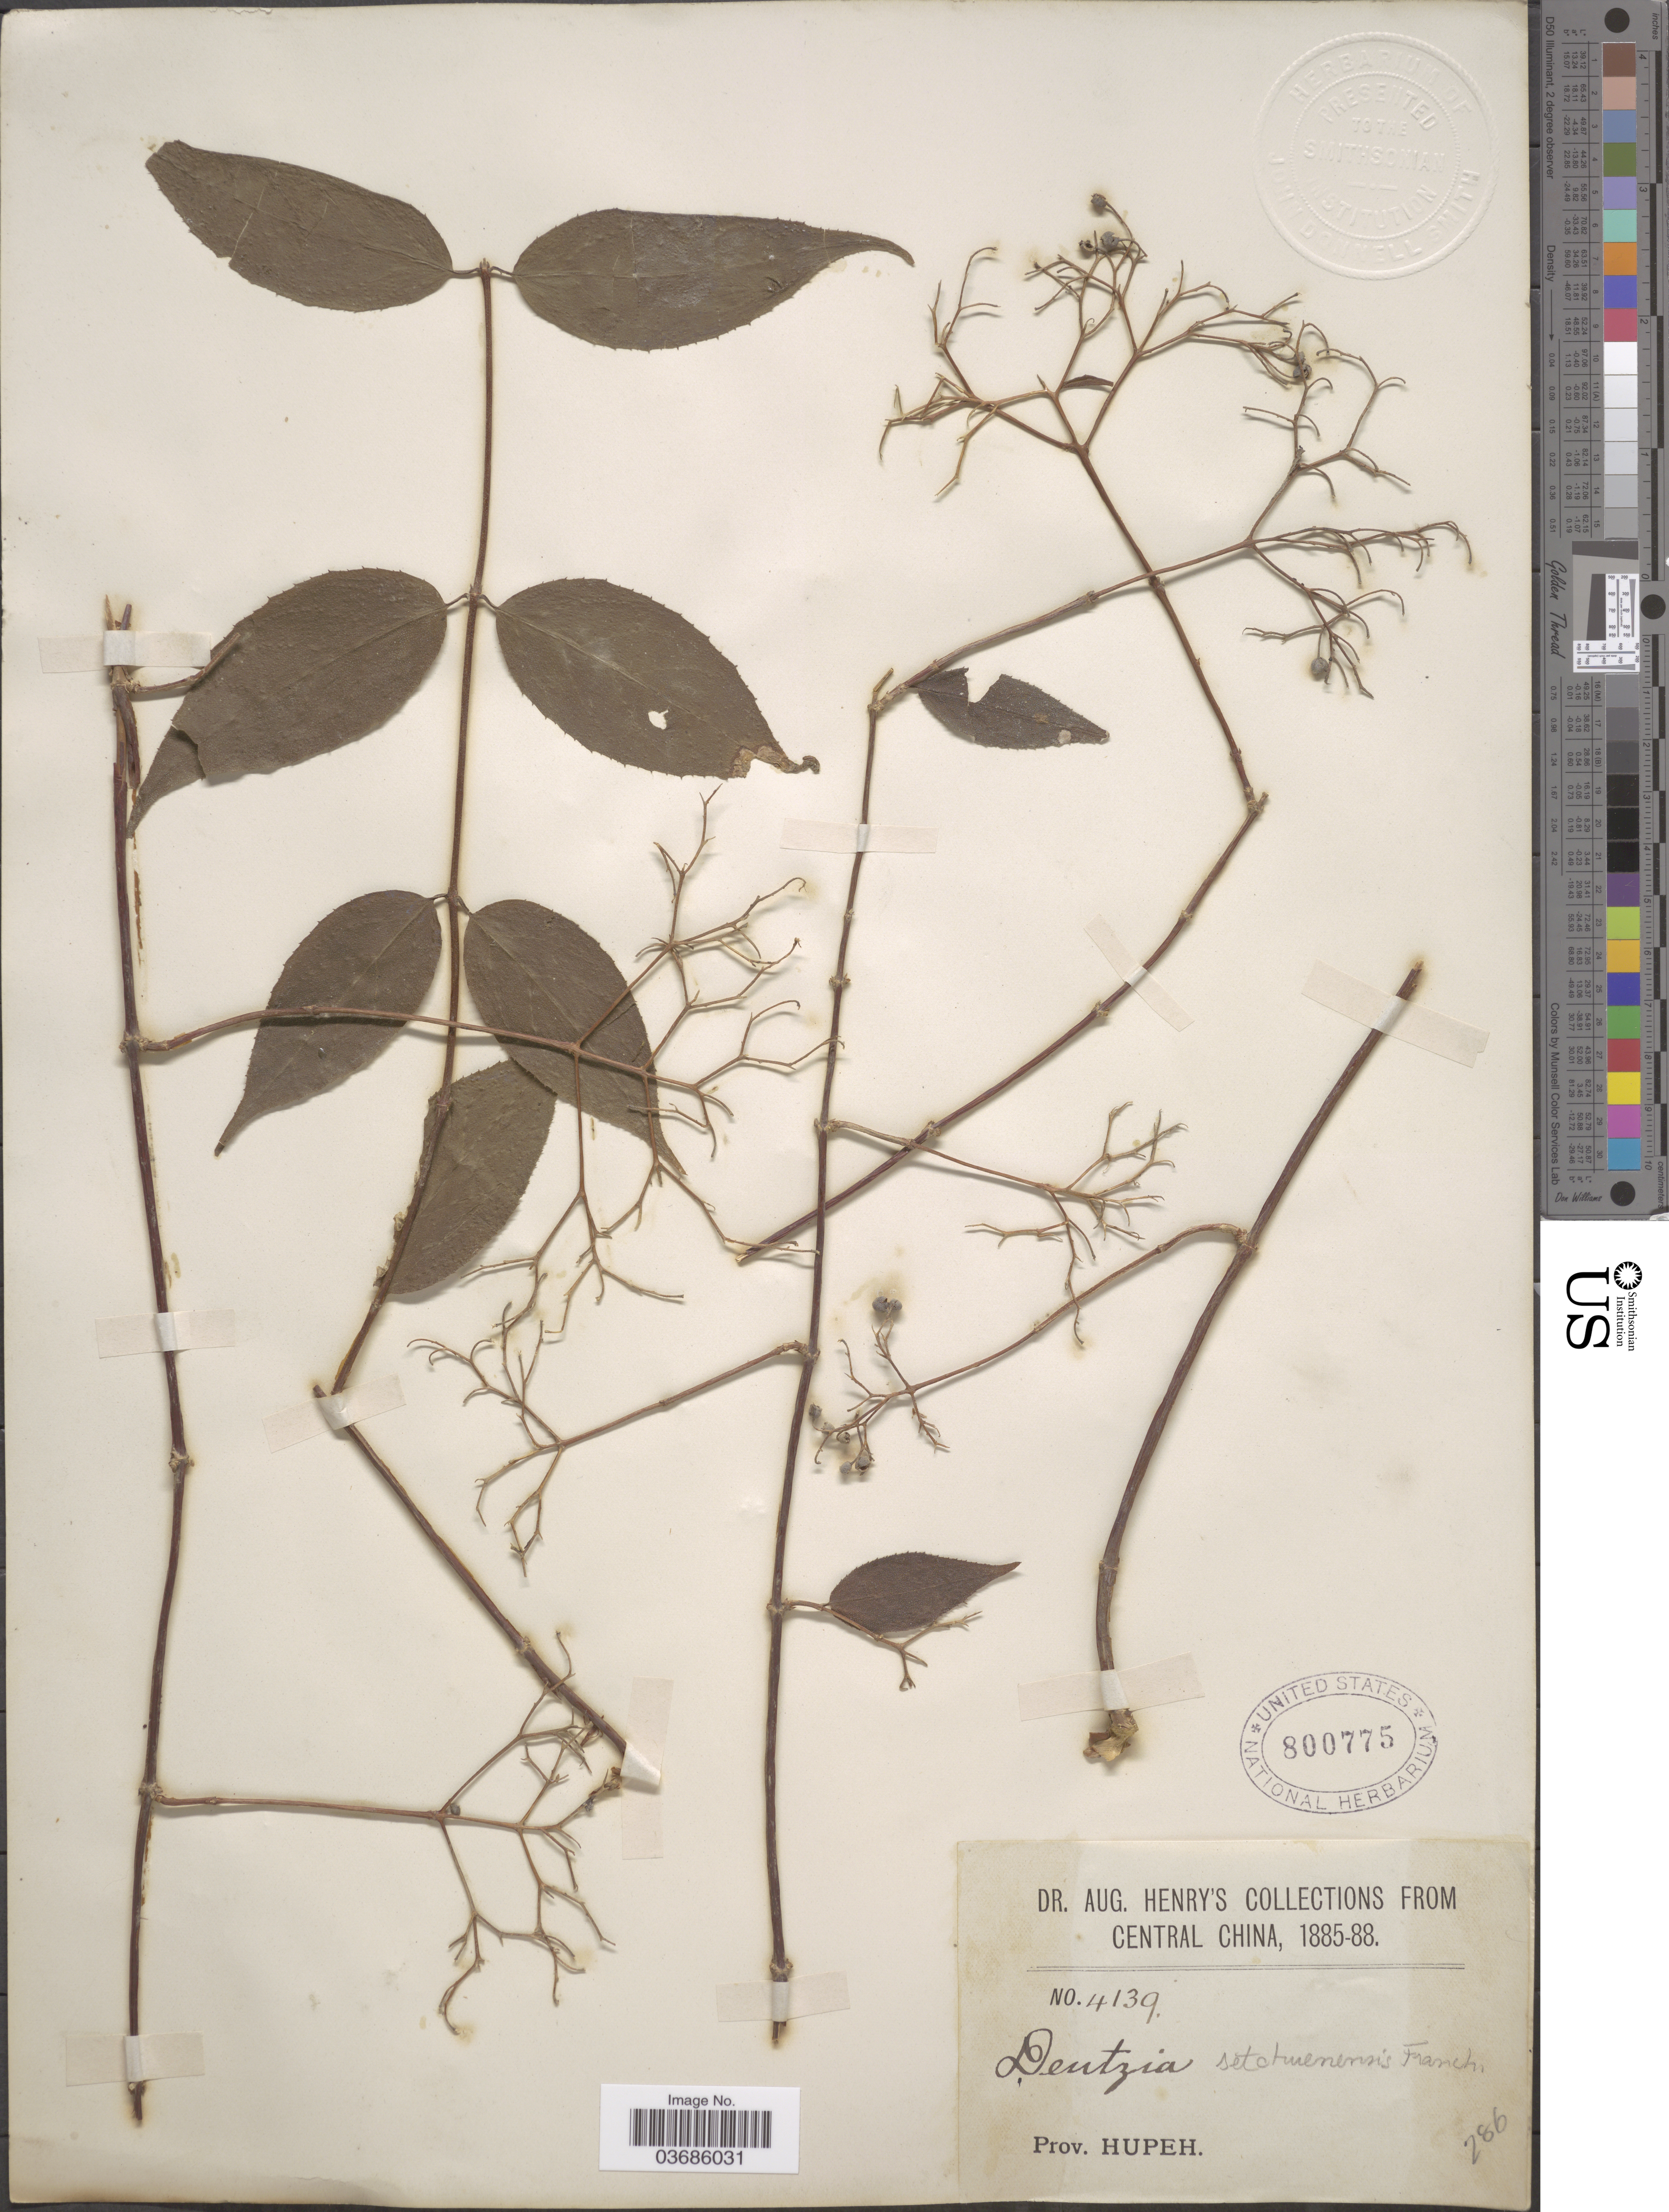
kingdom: Plantae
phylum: Tracheophyta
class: Magnoliopsida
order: Cornales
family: Hydrangeaceae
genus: Deutzia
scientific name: Deutzia setchuenensis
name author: Franch.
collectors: A. Henry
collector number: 4139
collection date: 1885/1888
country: China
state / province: Hubei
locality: Central China. Prov. Hupeh.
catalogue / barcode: US 800775